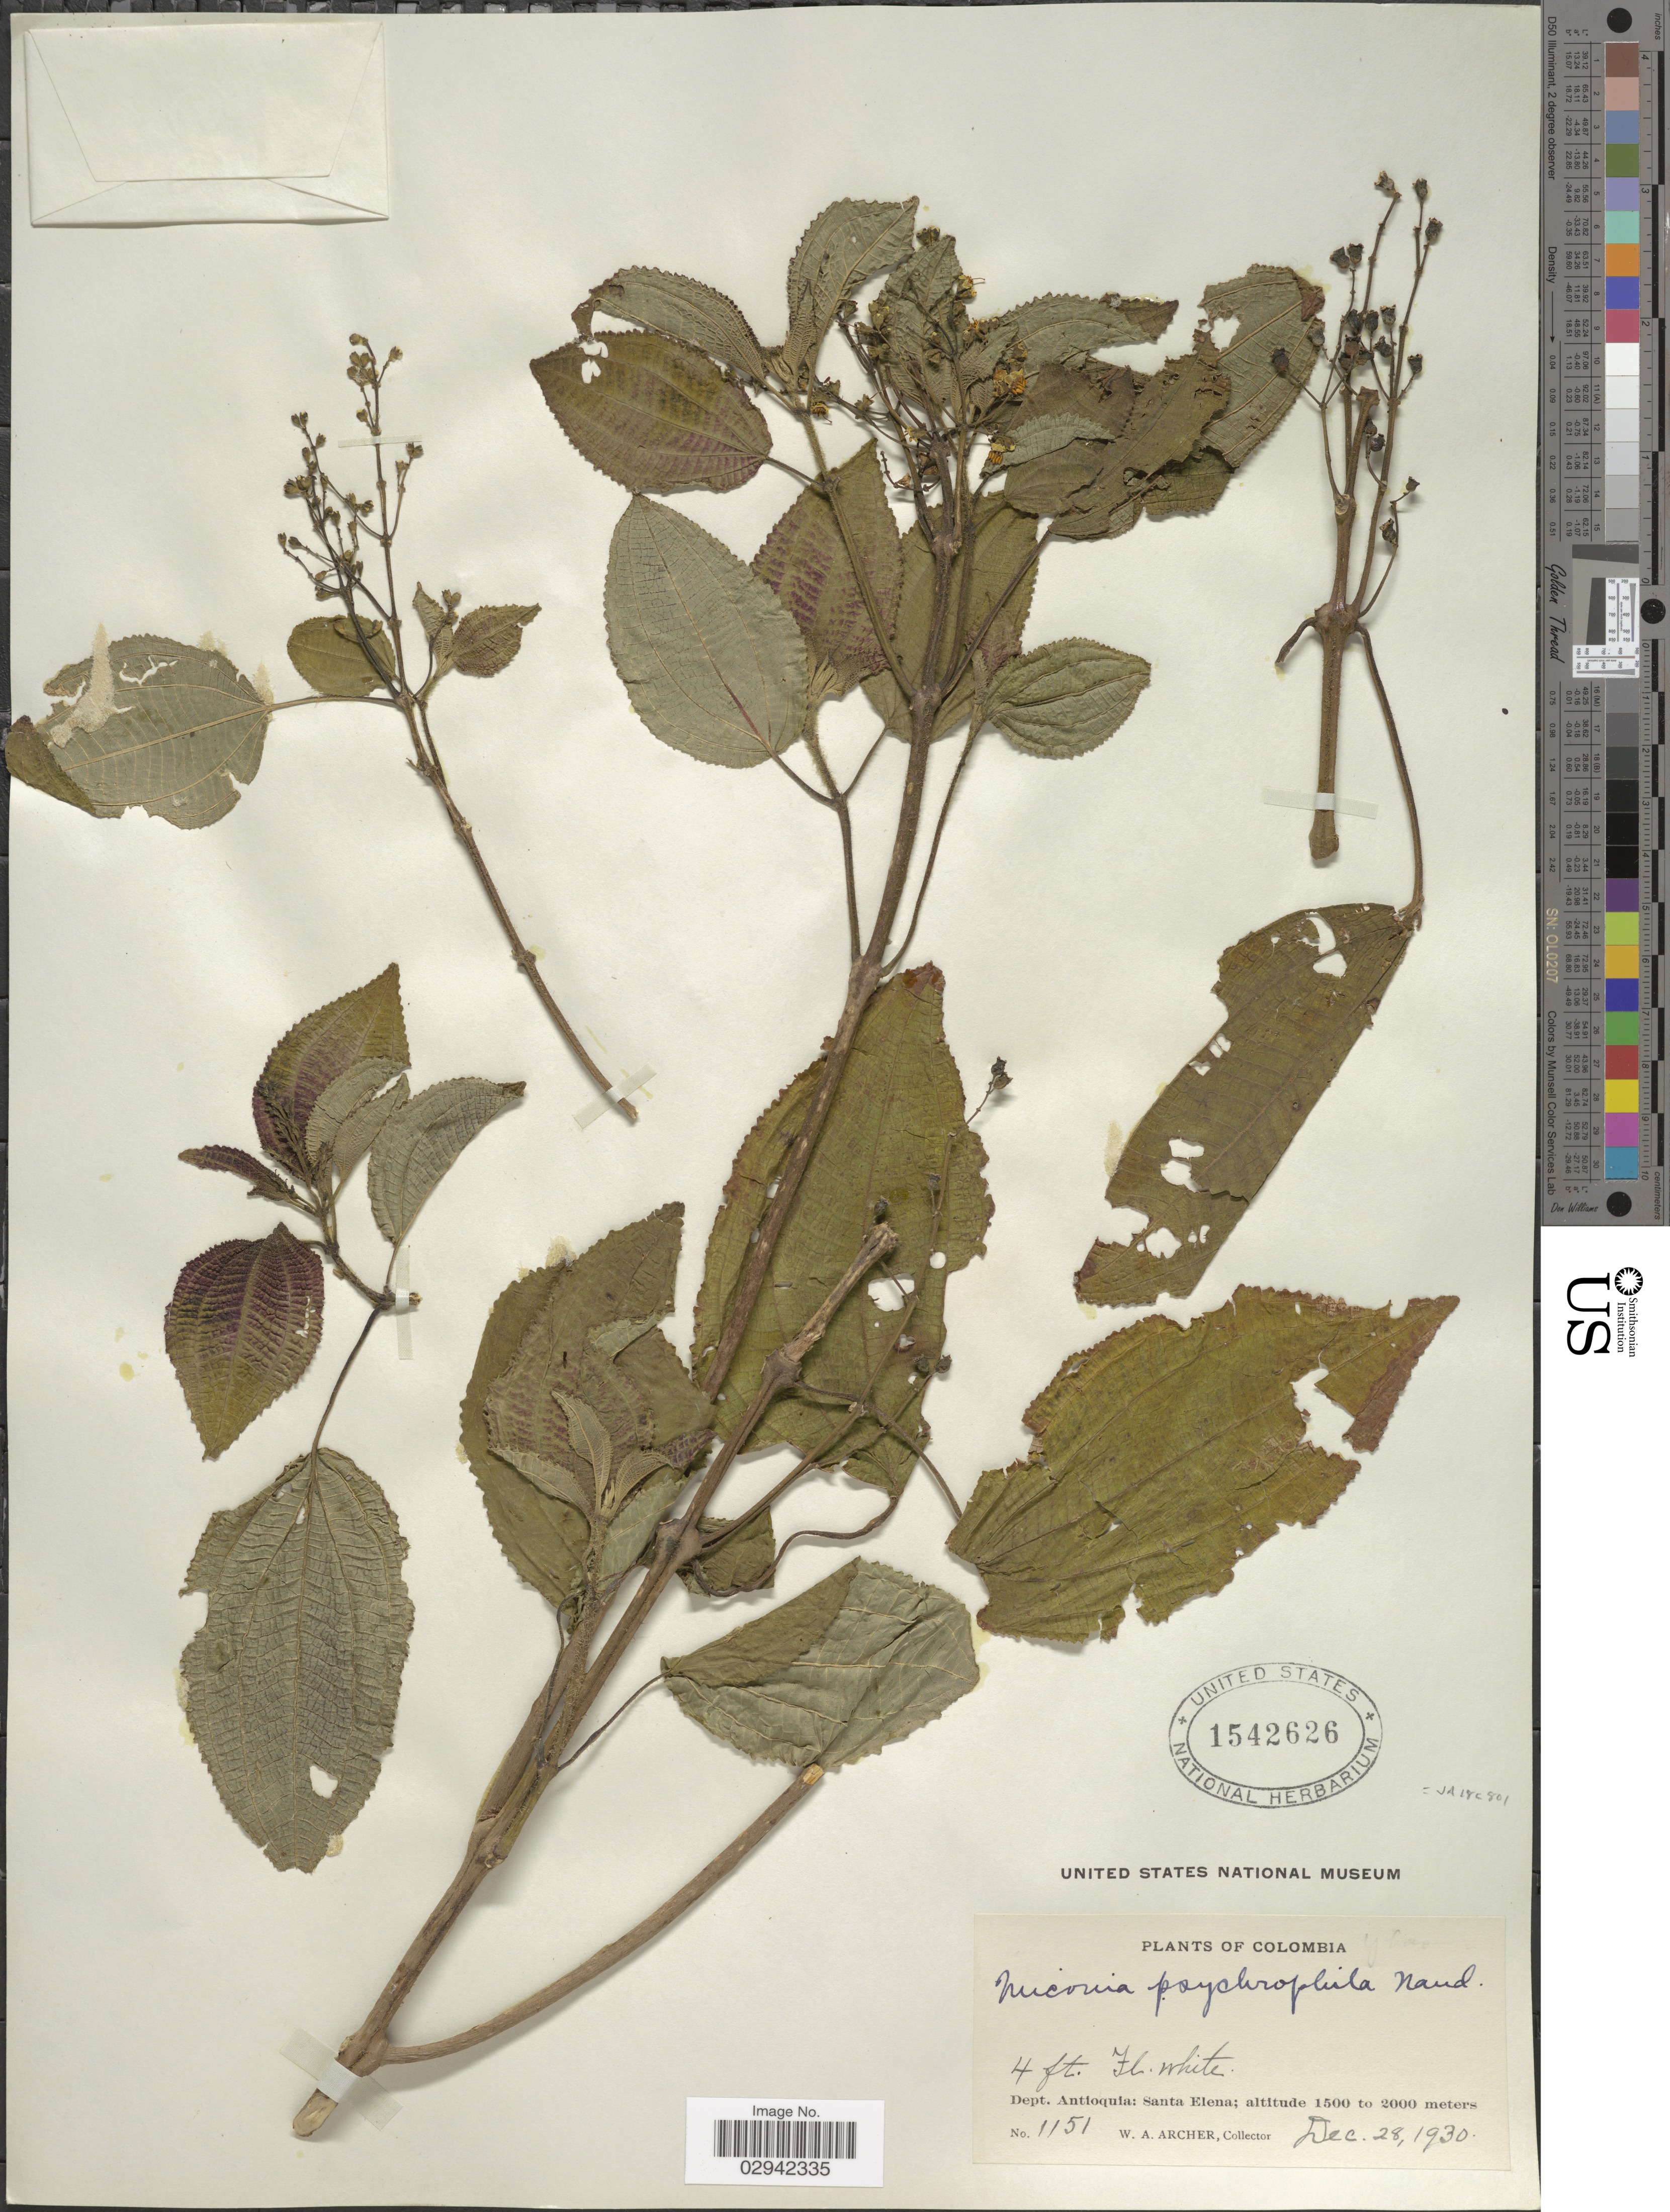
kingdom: Plantae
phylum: Tracheophyta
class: Magnoliopsida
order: Myrtales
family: Melastomataceae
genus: Miconia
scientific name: Miconia psychrophila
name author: Naudin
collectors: W. Archer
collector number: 1151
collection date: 1930-12-28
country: Colombia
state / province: Antioquia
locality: Dept. Antioquia: Santa Elena.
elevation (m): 1500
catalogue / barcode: US 1542626